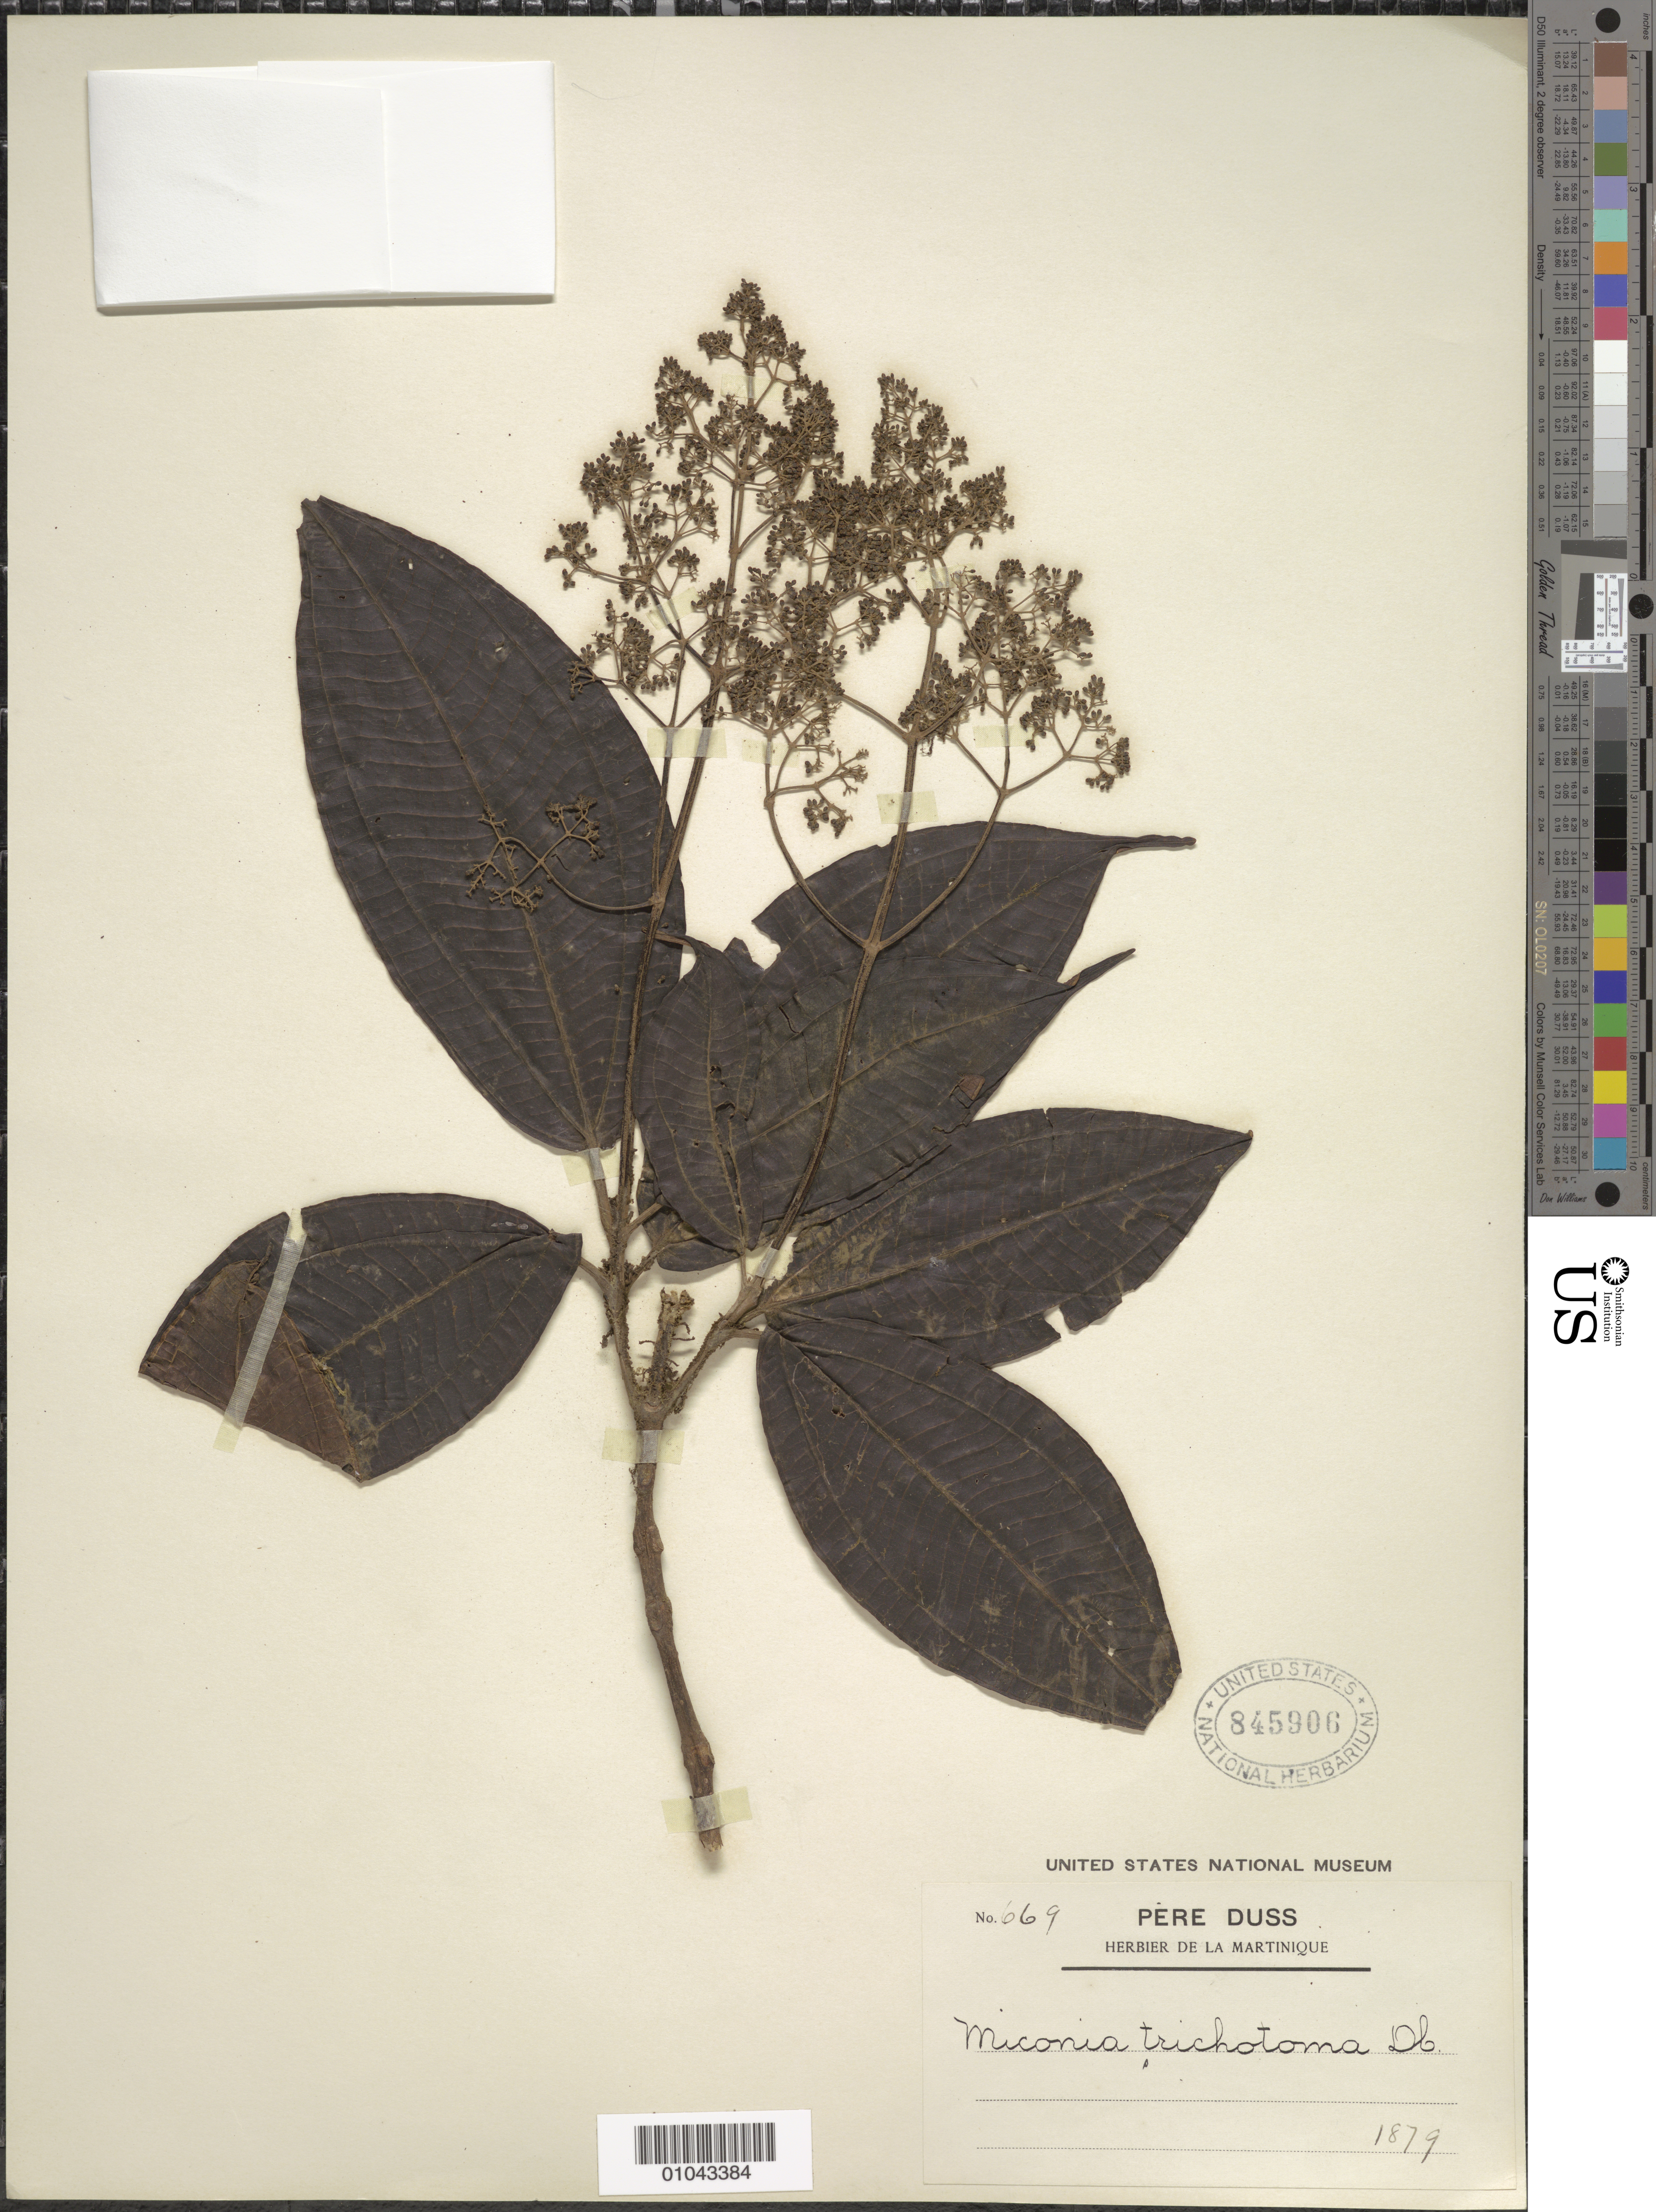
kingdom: Plantae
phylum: Tracheophyta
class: Magnoliopsida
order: Myrtales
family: Melastomataceae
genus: Miconia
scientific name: Miconia trichotoma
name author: (Desr.) DC.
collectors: Père Duss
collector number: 669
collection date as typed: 1879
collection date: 1879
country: Martinique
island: Martinique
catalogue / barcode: US 845906